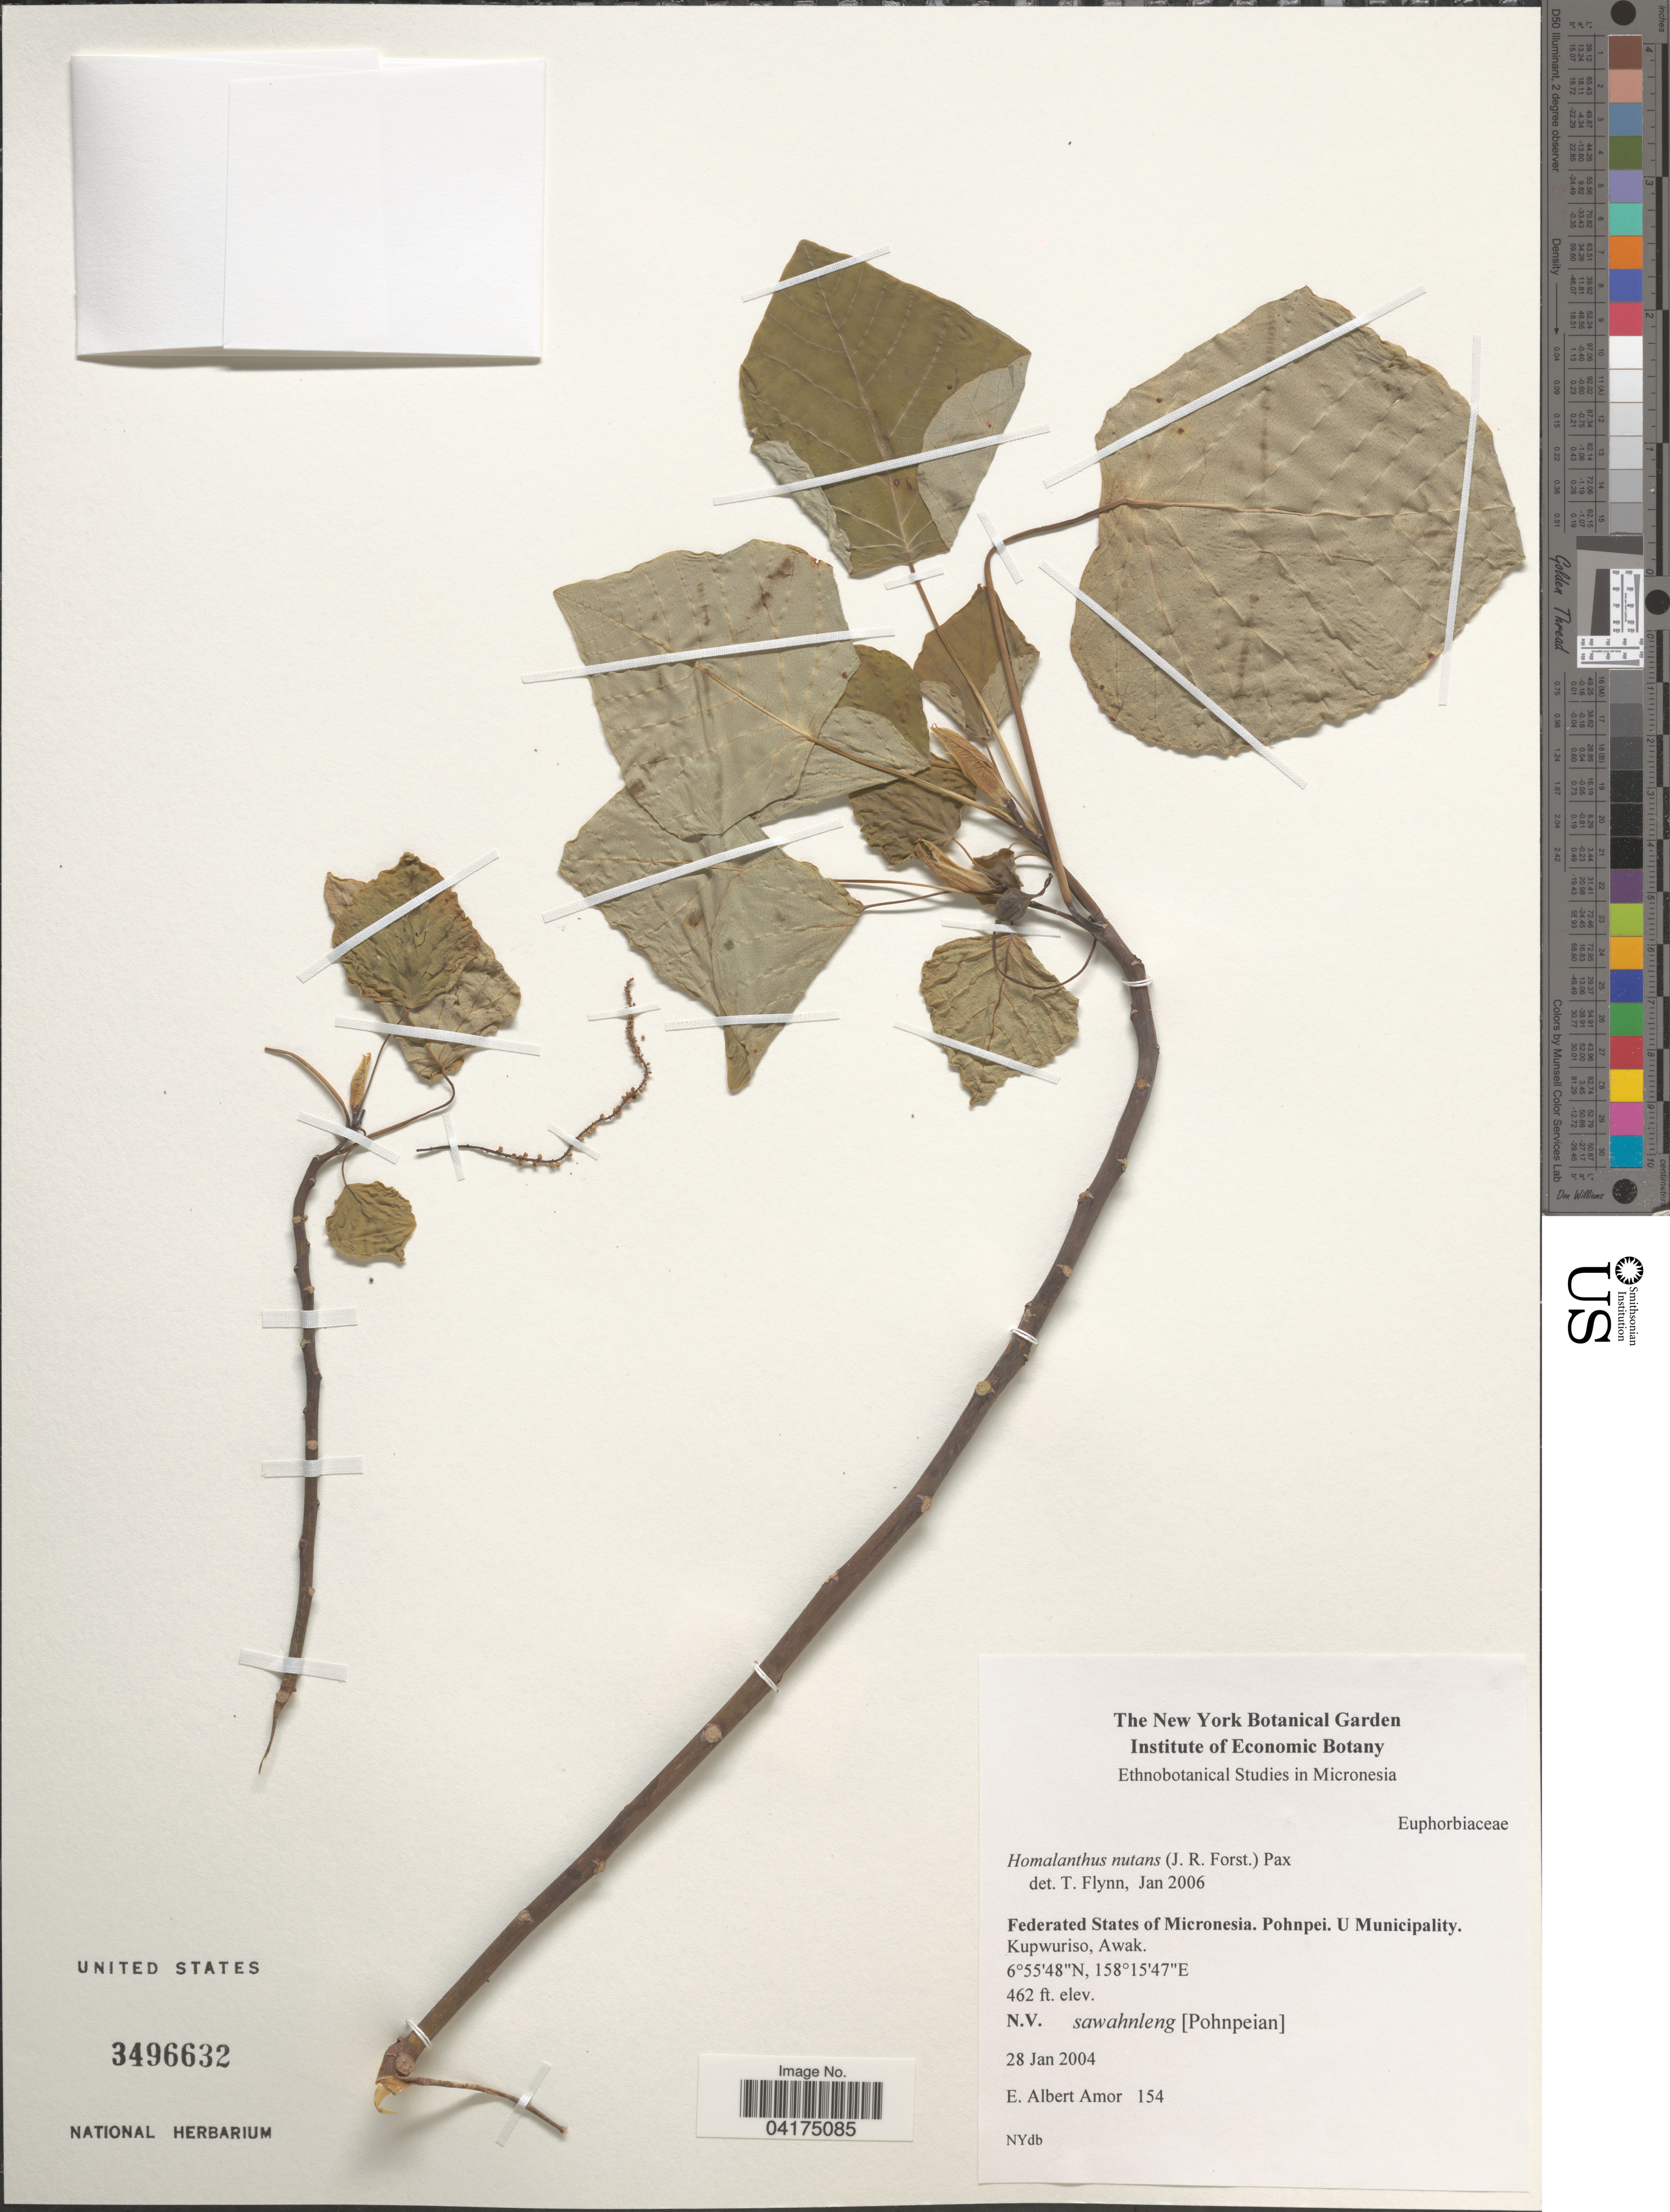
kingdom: Plantae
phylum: Tracheophyta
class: Magnoliopsida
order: Malpighiales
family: Euphorbiaceae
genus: Homalanthus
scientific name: Homalanthus nutans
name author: (G. Forst.) Guill.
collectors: E. A. Amor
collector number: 154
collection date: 2004-01-28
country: Micronesia, Federated States of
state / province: Pohnpei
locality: U Municipality. Kupwuriso, Awak.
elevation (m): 141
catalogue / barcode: US 3496632